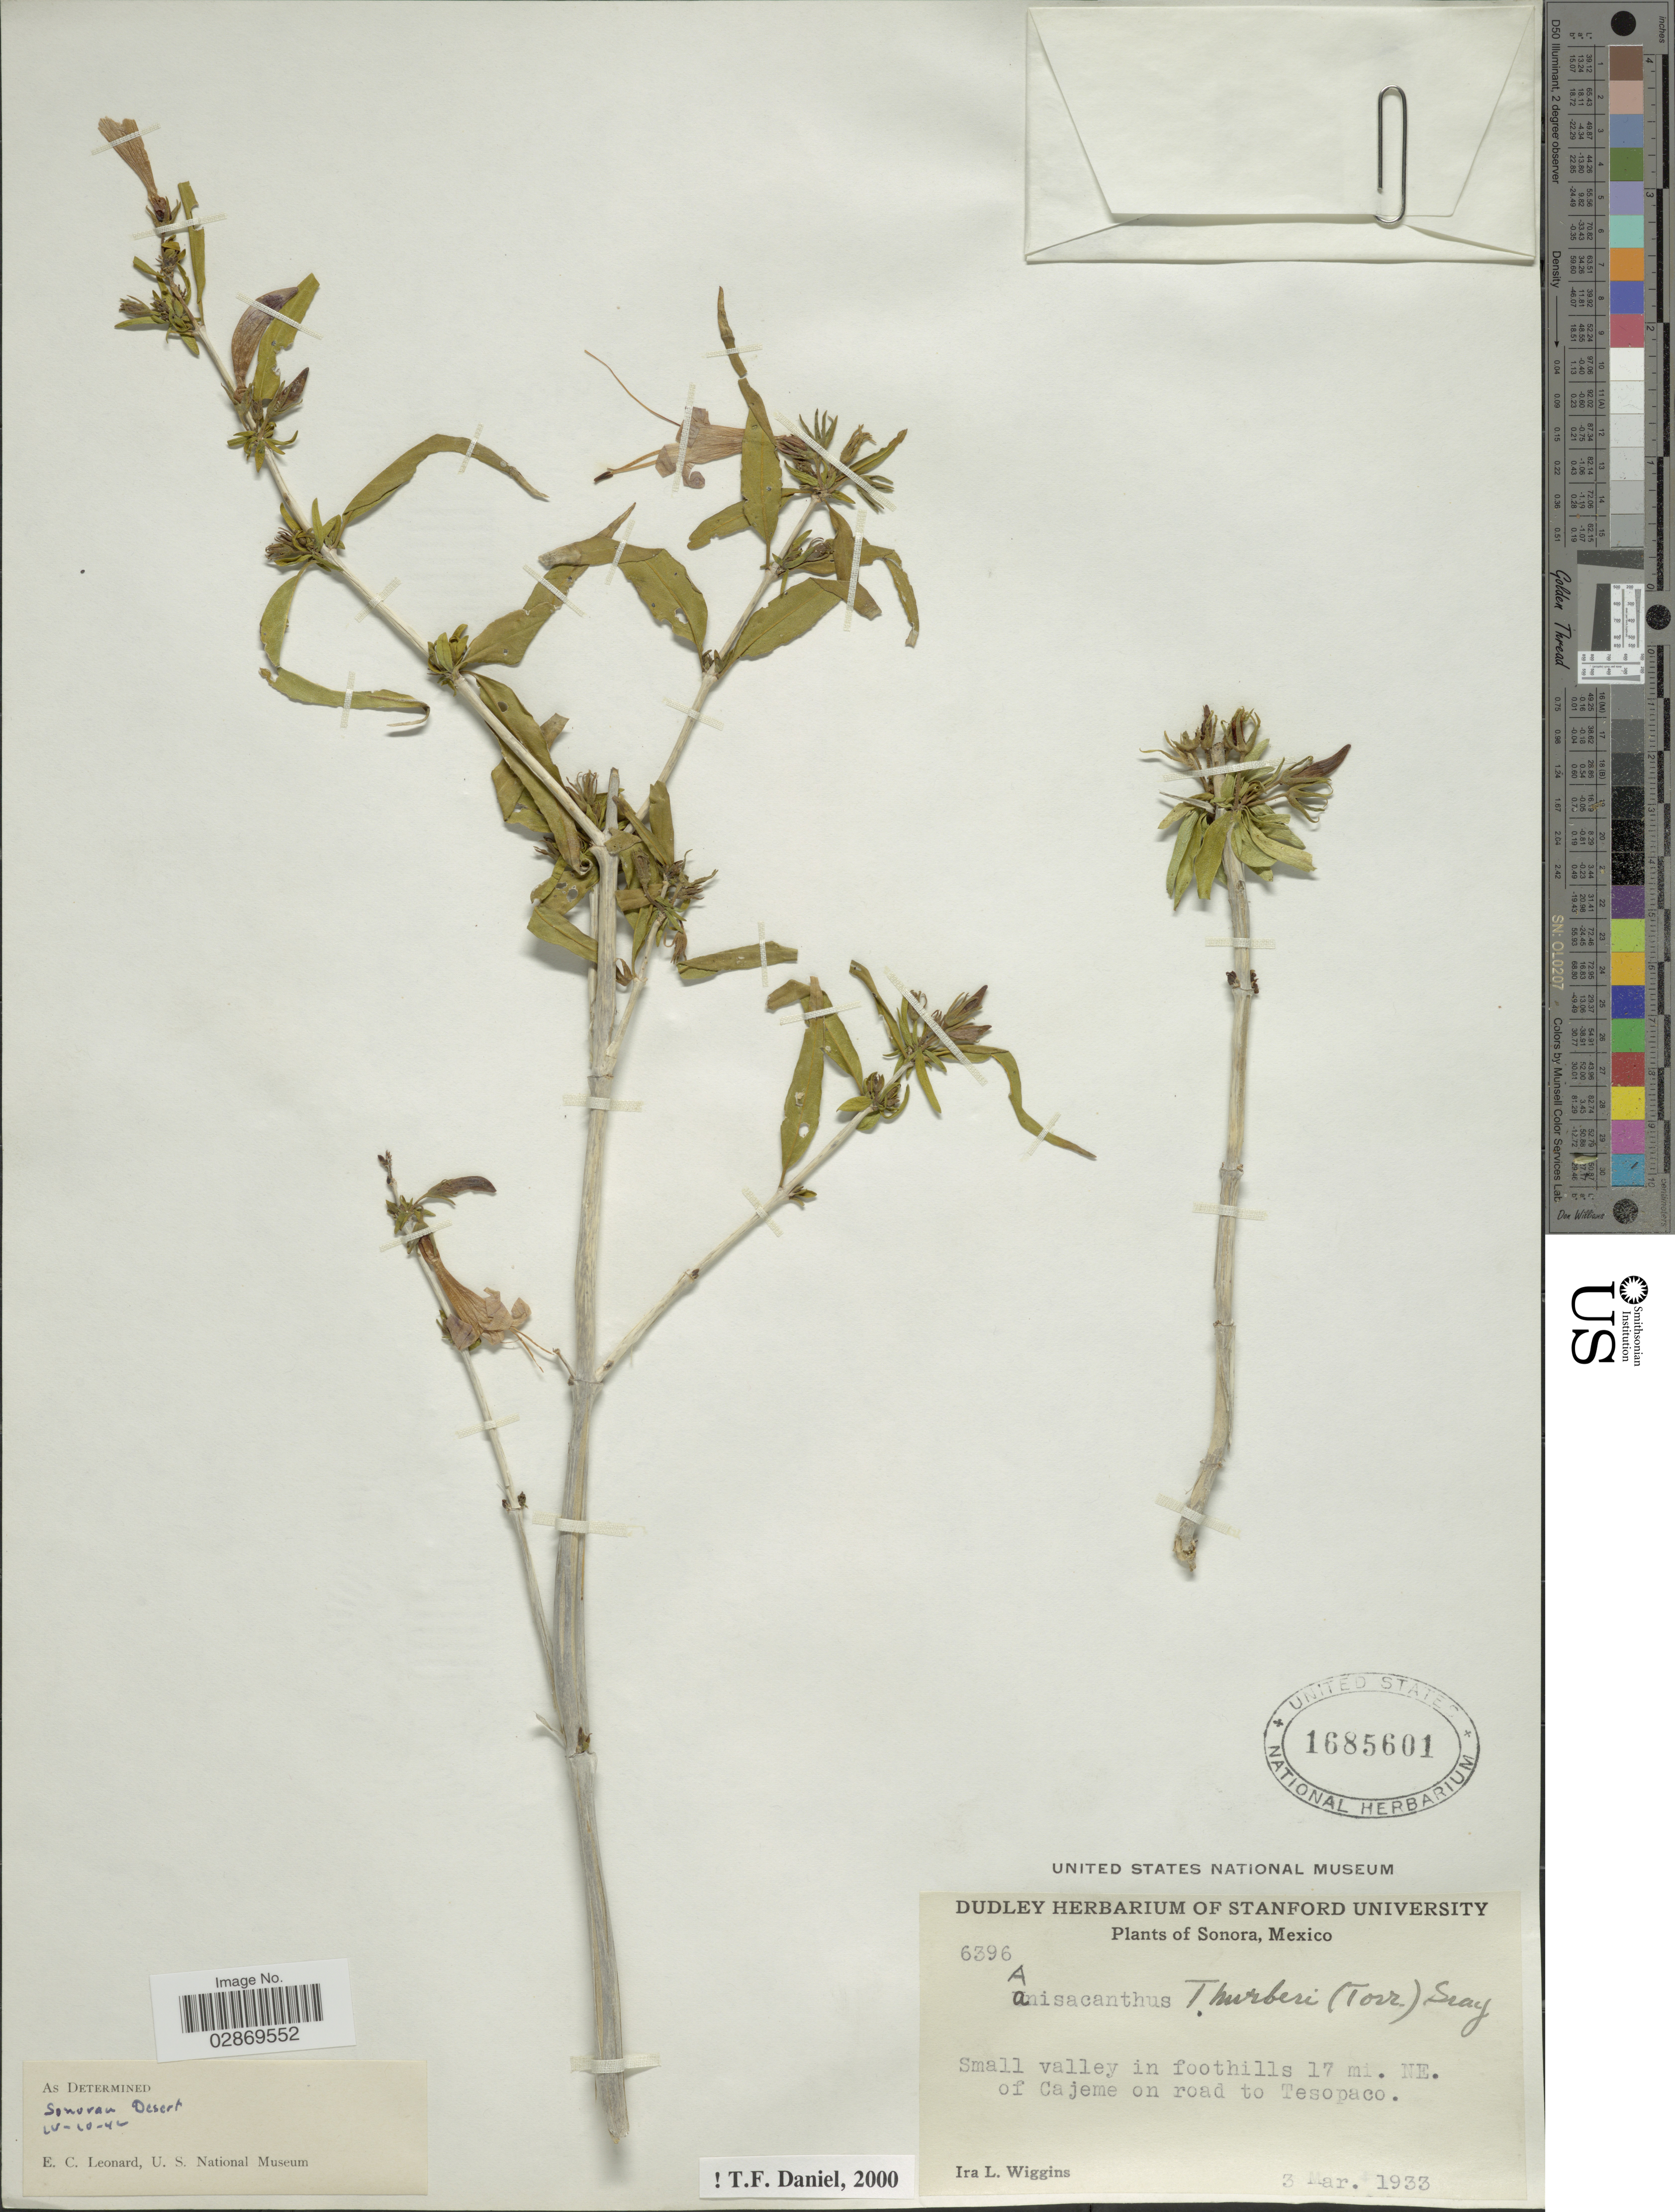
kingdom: Plantae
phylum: Tracheophyta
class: Magnoliopsida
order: Lamiales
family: Acanthaceae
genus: Anisacanthus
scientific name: Anisacanthus thurberi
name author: (Torr.) A. Gray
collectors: I. L. Wiggins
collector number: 6396A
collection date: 1933-03-03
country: Mexico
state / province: Sonora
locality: Small valley in foothills 17 mi. NE. of Cajeme on road to Tesopaco.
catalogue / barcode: US 1685601